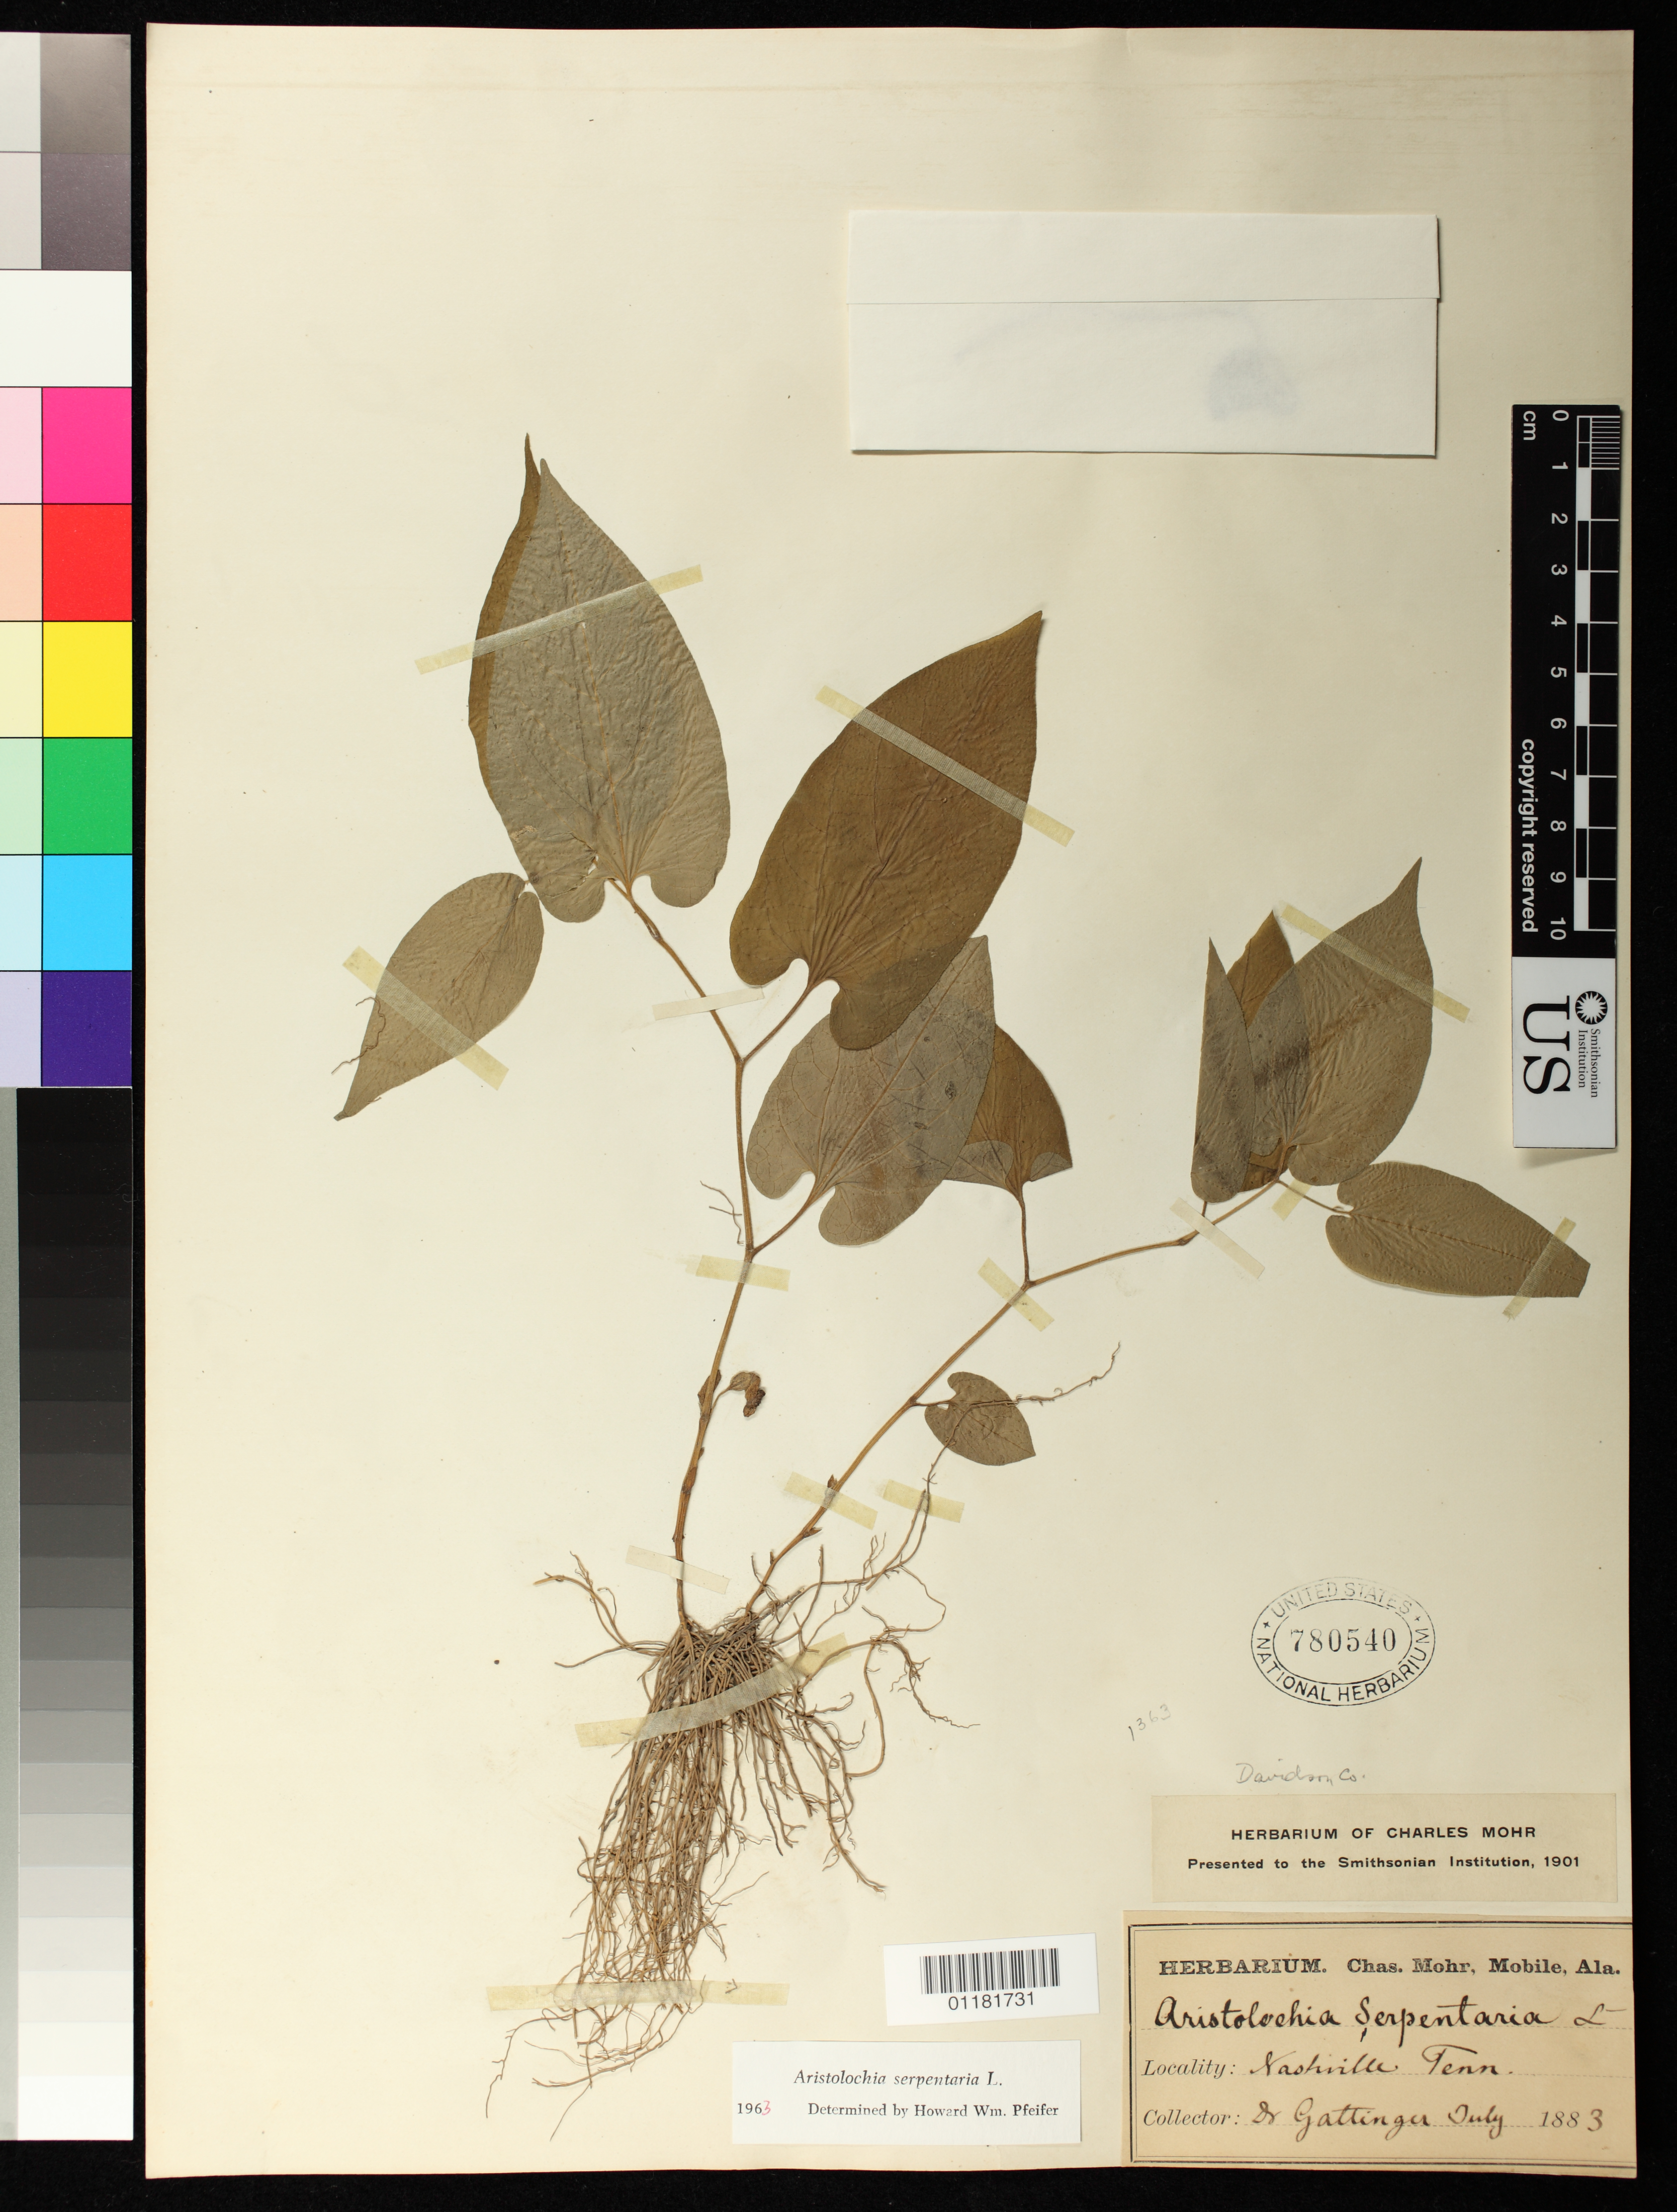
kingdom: Plantae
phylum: Tracheophyta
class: Magnoliopsida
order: Piperales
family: Aristolochiaceae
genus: Aristolochia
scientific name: Aristolochia serpentaria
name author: L.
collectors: A. Gattinger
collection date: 1883-07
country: United States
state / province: Tennessee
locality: Nashville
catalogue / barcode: US 780540